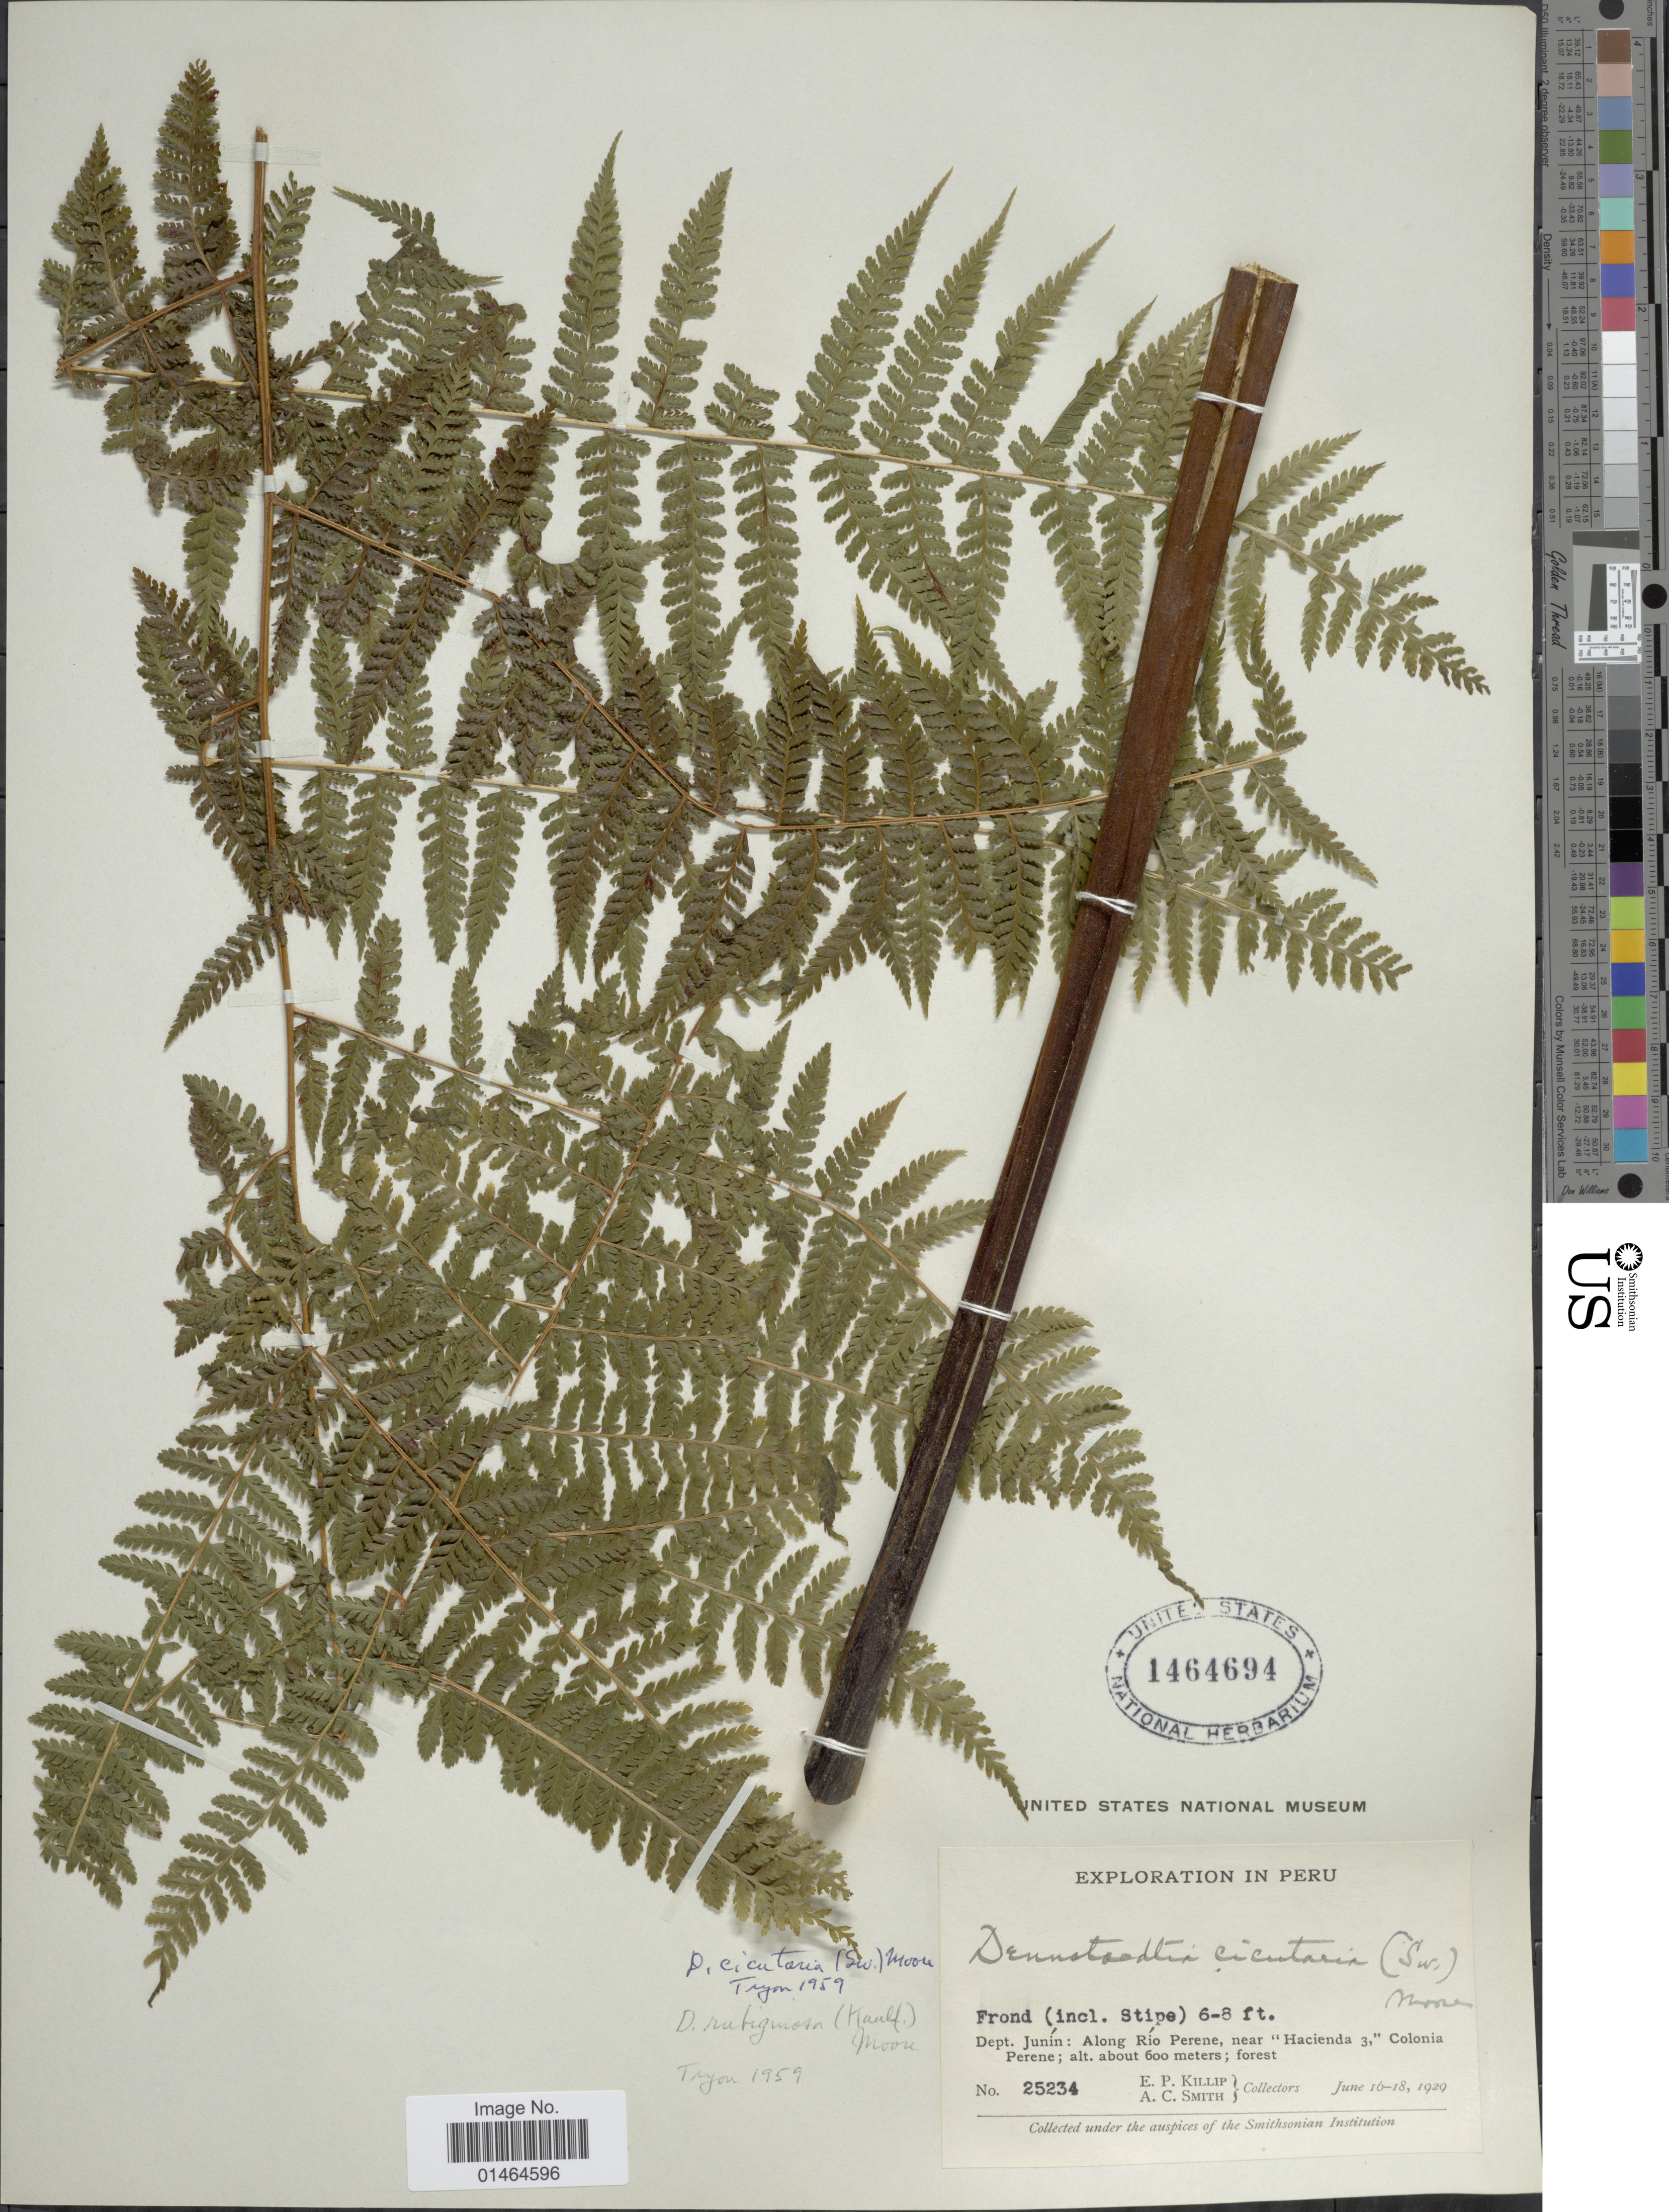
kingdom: Plantae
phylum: Tracheophyta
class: Polypodiopsida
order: Polypodiales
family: Dennstaedtiaceae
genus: Dennstaedtia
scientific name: Dennstaedtia cicutaria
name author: (Sw.) T. Moore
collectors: E. P. Killip & A. C. Smith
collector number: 25234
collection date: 1929-06-16/1929-06-18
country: Peru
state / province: Junín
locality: Along Río Perene, near "Hacienda 3", Colonia Perene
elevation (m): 600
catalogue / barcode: US 1464694